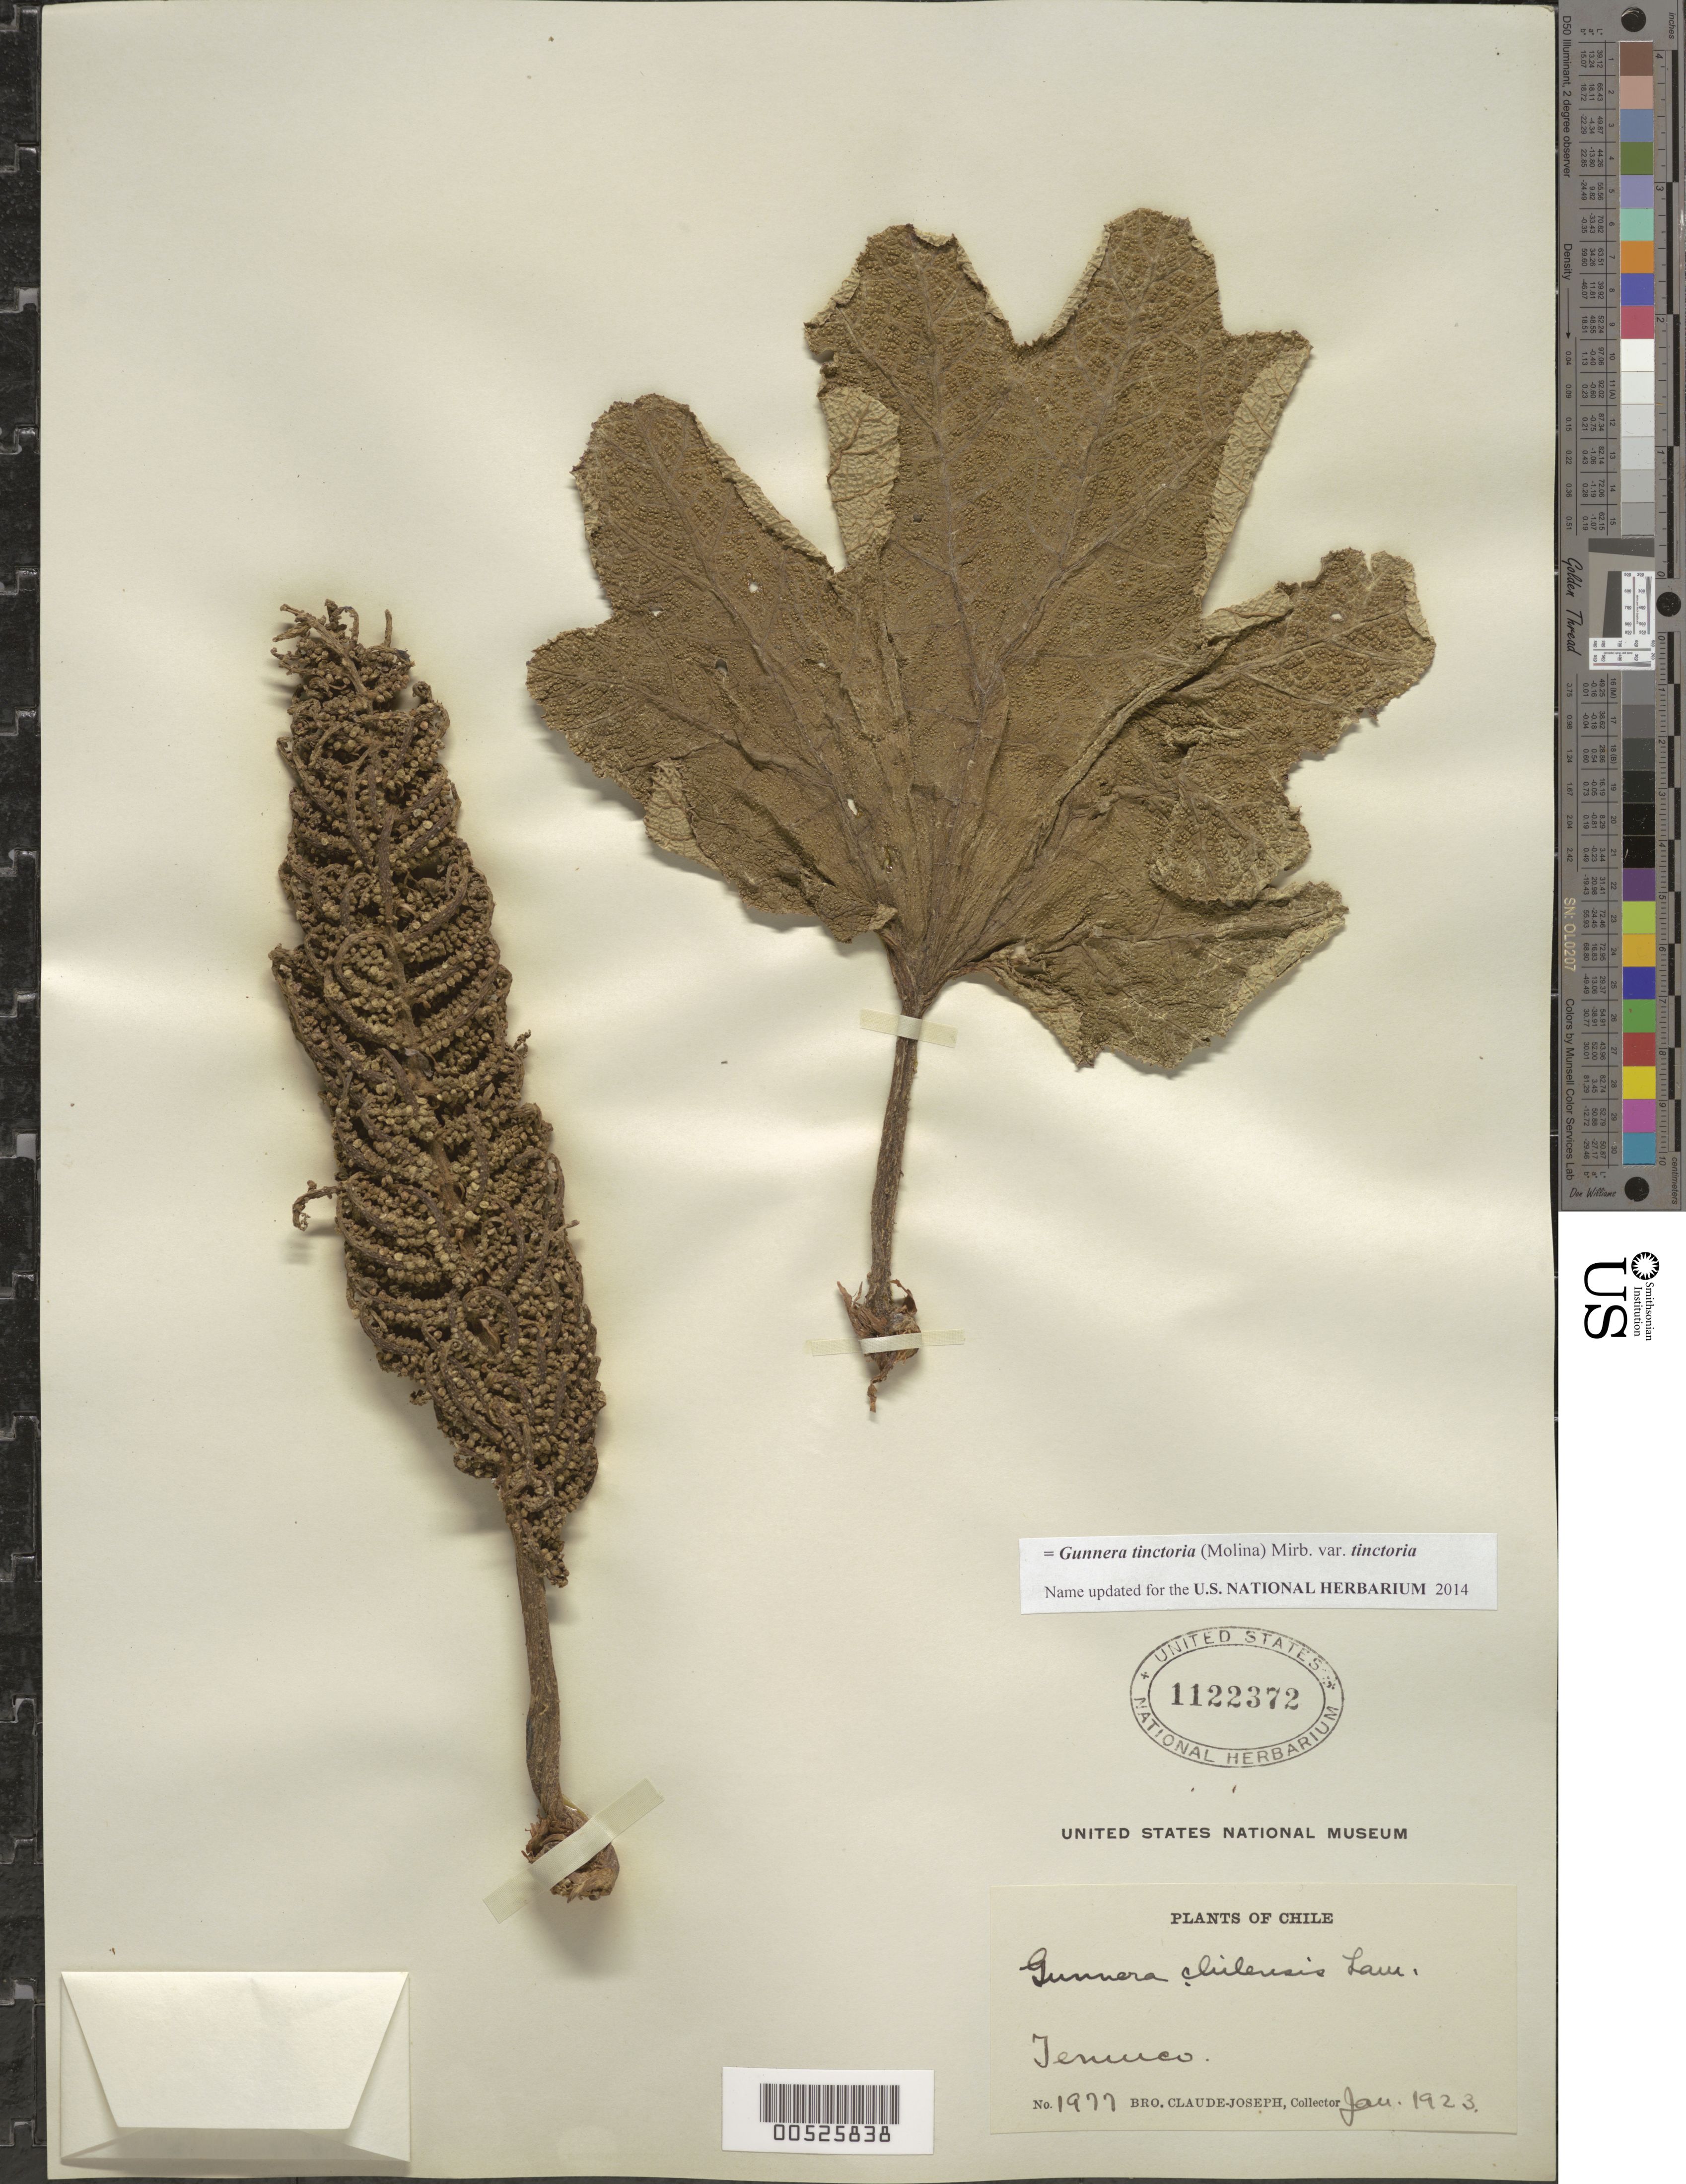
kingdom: Plantae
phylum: Tracheophyta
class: Magnoliopsida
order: Gunnerales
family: Gunneraceae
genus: Gunnera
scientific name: Gunnera tinctoria var. tinctoria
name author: (Molina) Mirb.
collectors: Bro. Claude-Joseph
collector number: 1977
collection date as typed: Jan 1923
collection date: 1923-01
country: Chile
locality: Temuco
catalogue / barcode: US 1122372